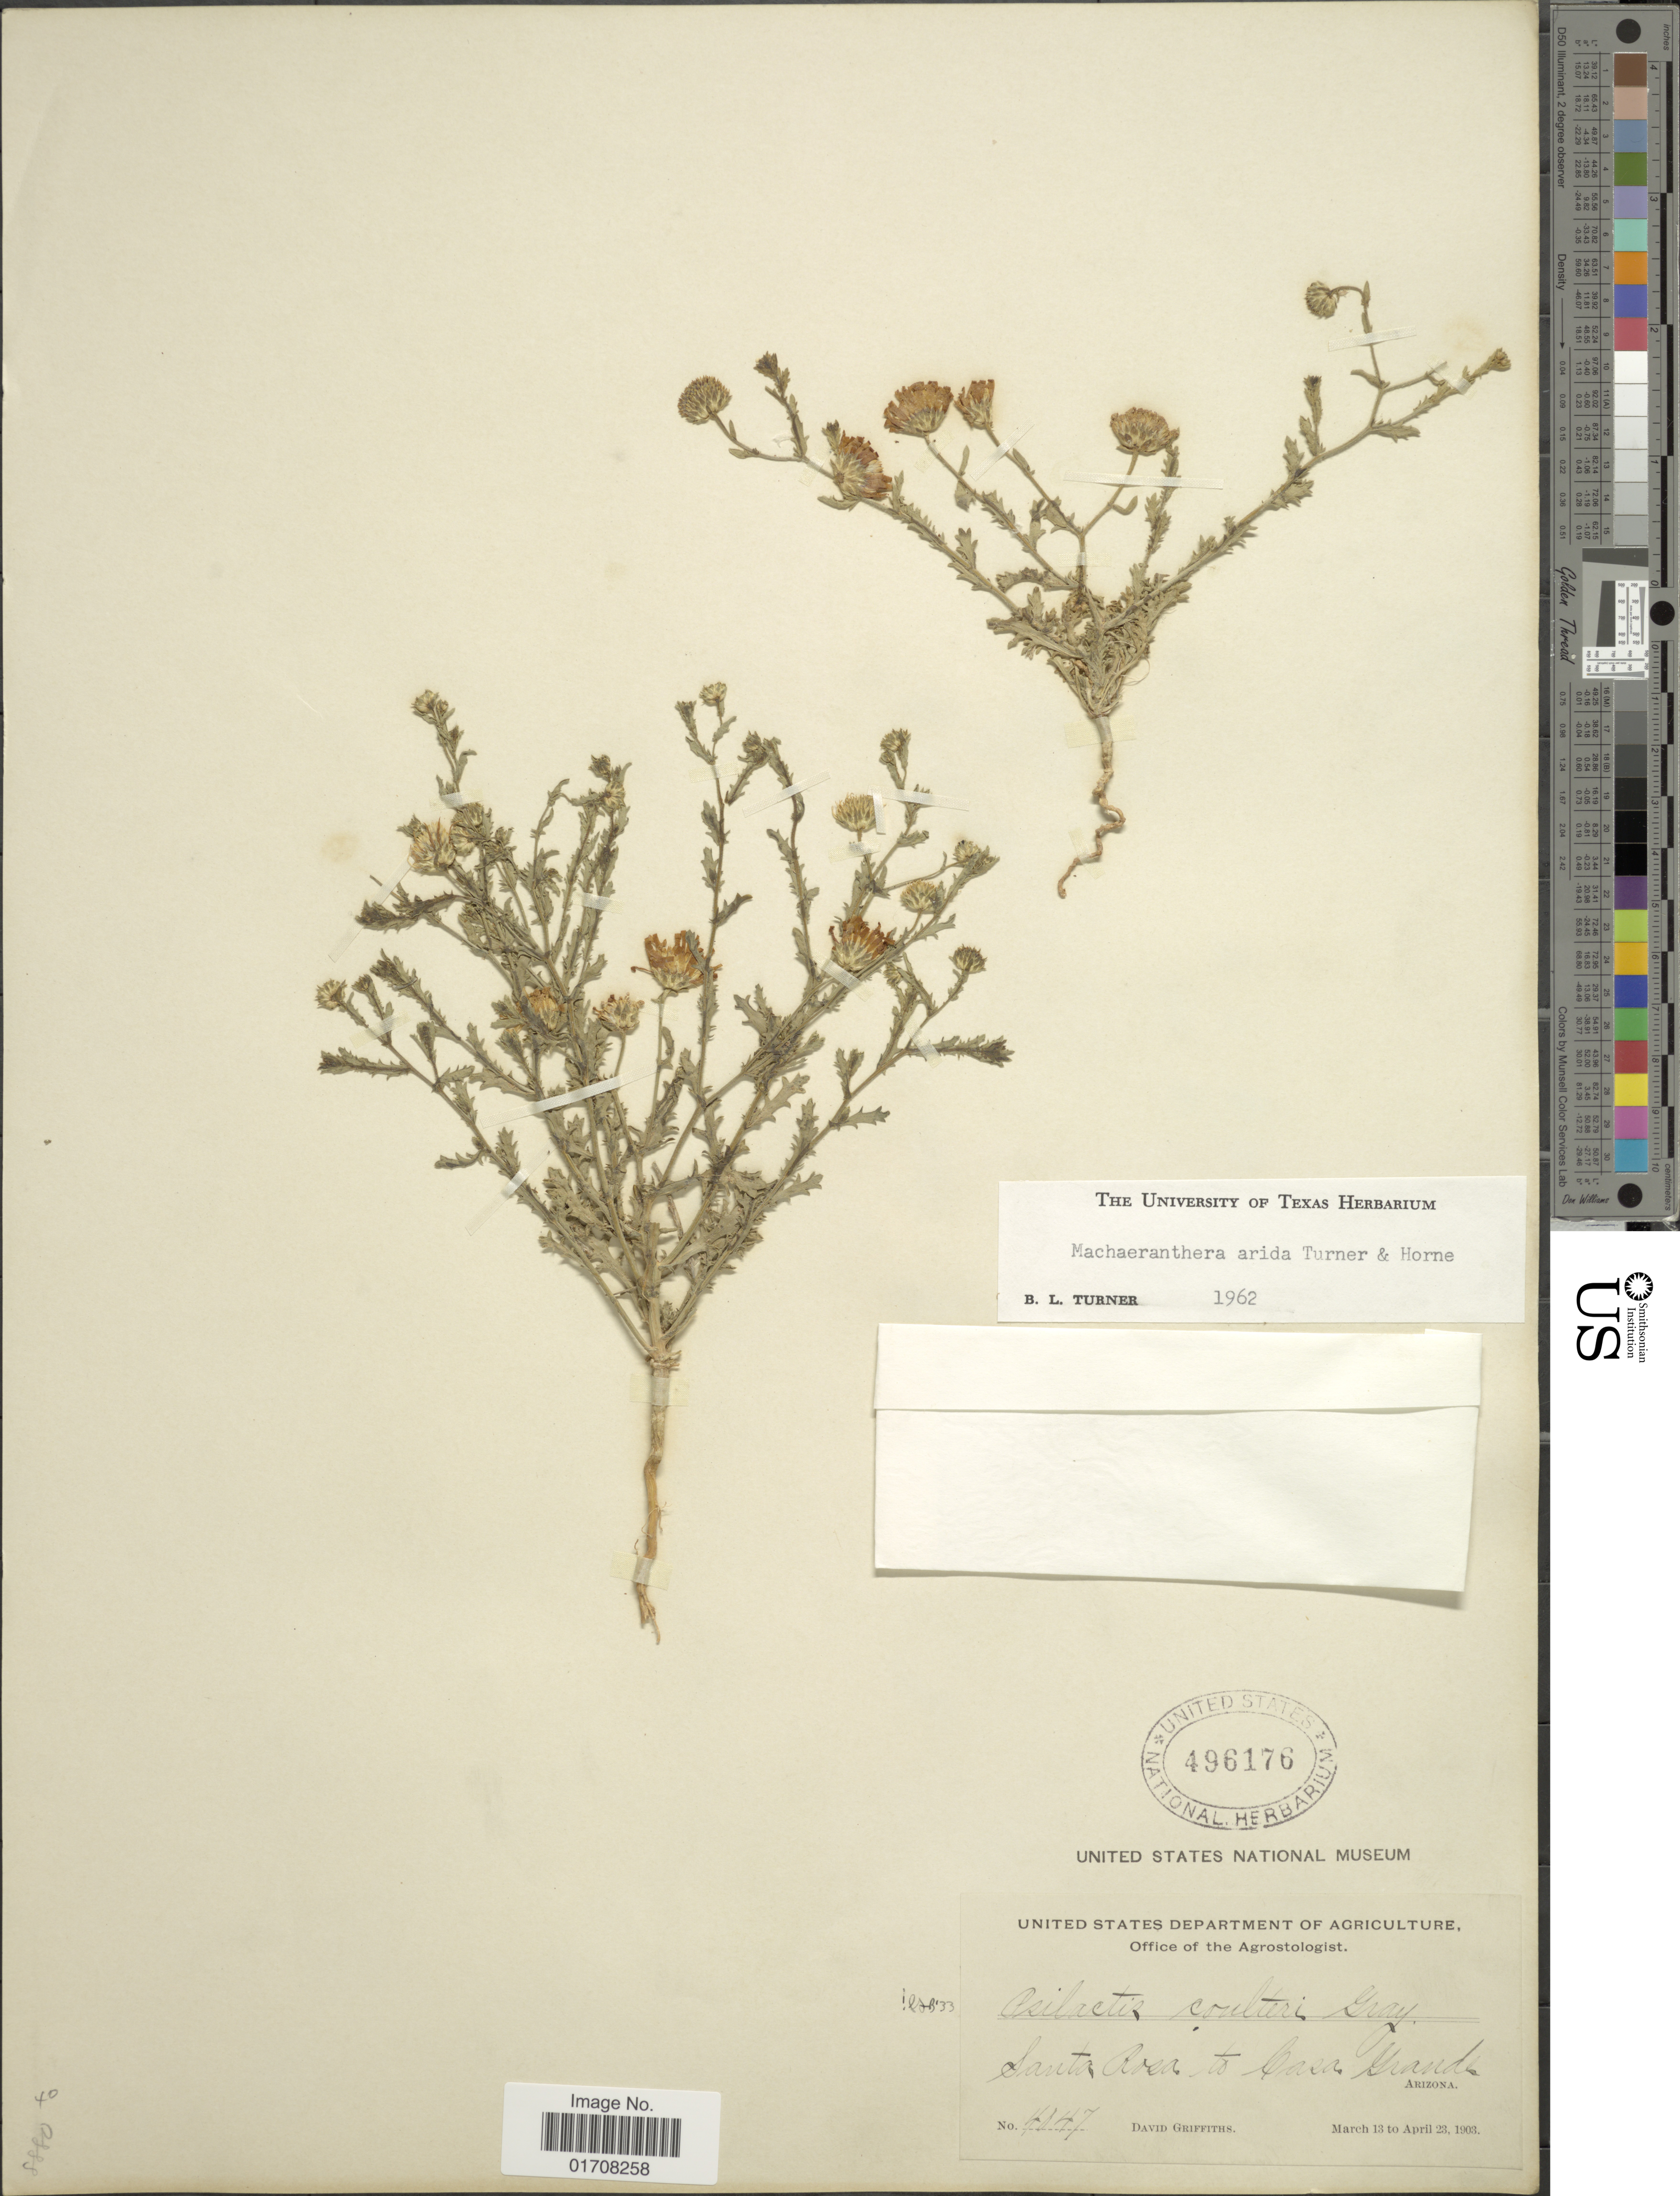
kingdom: Plantae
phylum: Tracheophyta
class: Magnoliopsida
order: Asterales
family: Asteraceae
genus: Machaeranthera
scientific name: Machaeranthera arida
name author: B.L. Turner & D.B. Horne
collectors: D. Griffiths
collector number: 4047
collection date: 1903-03-13/1903-04-23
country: United States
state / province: Arizona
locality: Santa Rosa to Casa Grande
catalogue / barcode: US 496176